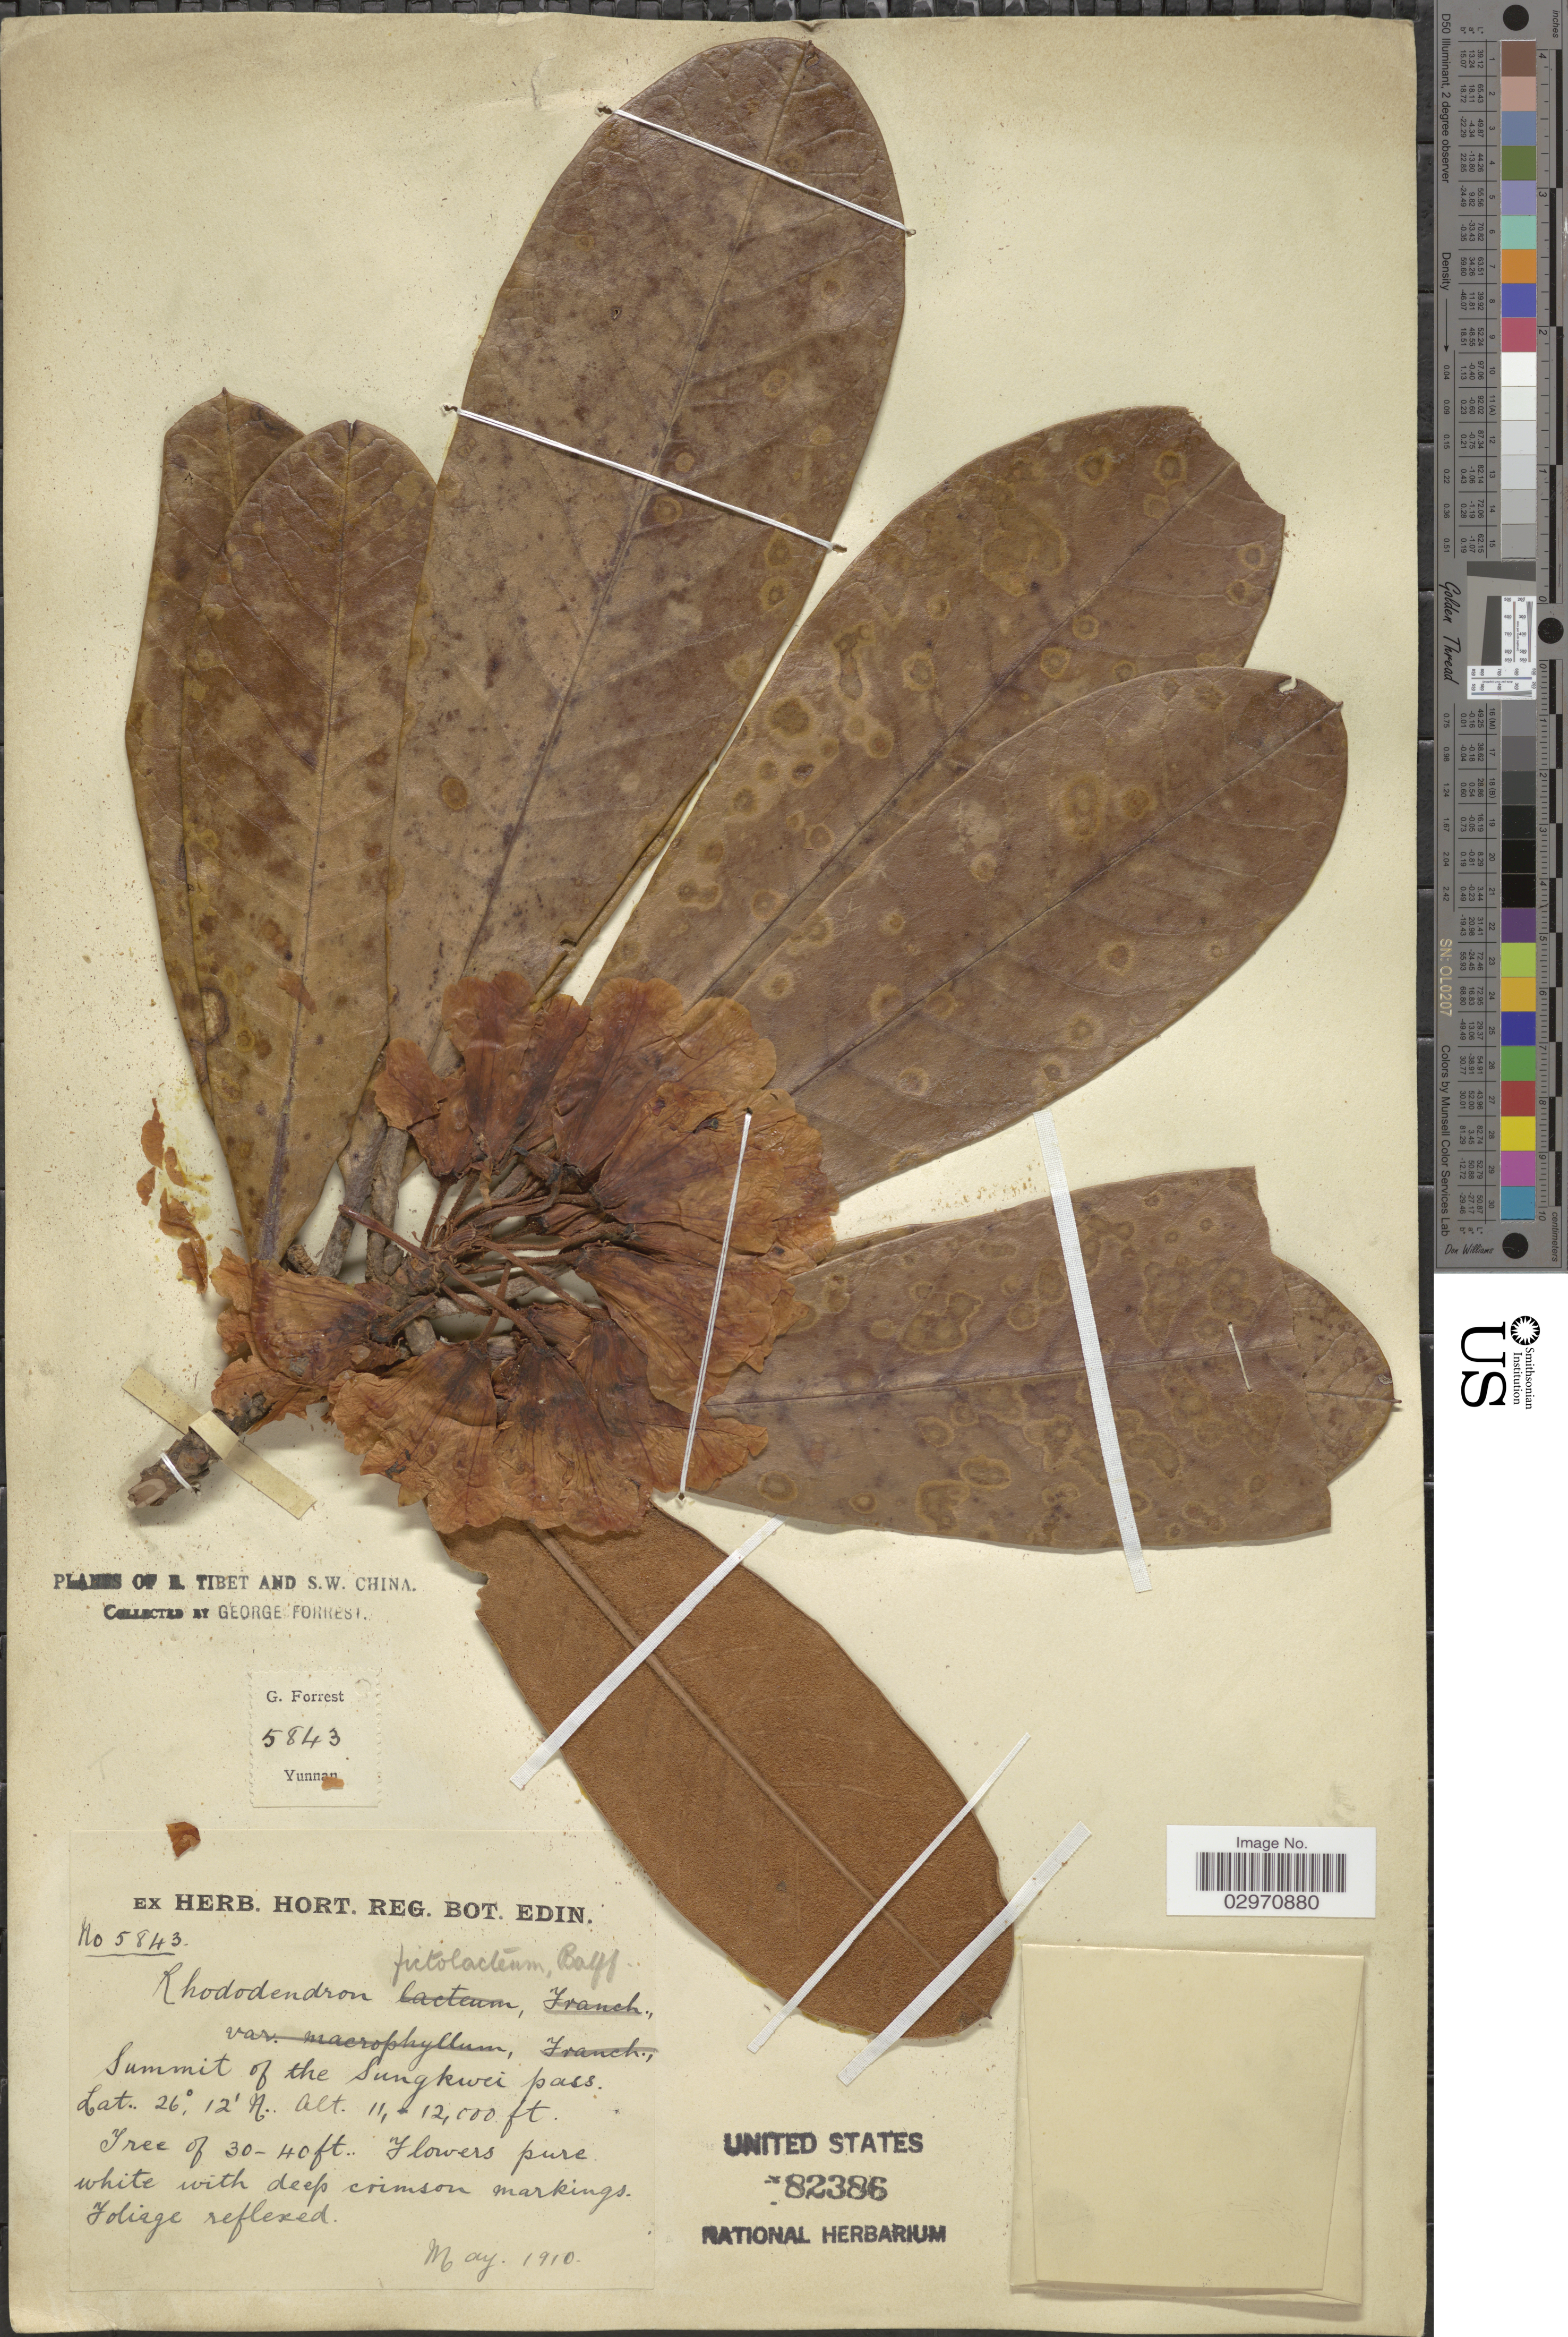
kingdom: Plantae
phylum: Tracheophyta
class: Magnoliopsida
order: Ericales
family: Ericaceae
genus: Rhododendron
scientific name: Rhododendron fictolacteum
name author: Balf. f.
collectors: G. Forrest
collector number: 5843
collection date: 1910-05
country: China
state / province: Yunnan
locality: E. Tibet and S.W. China. Yunnan. Summit of the Sungkwei pass.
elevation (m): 3353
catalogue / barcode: US 82386